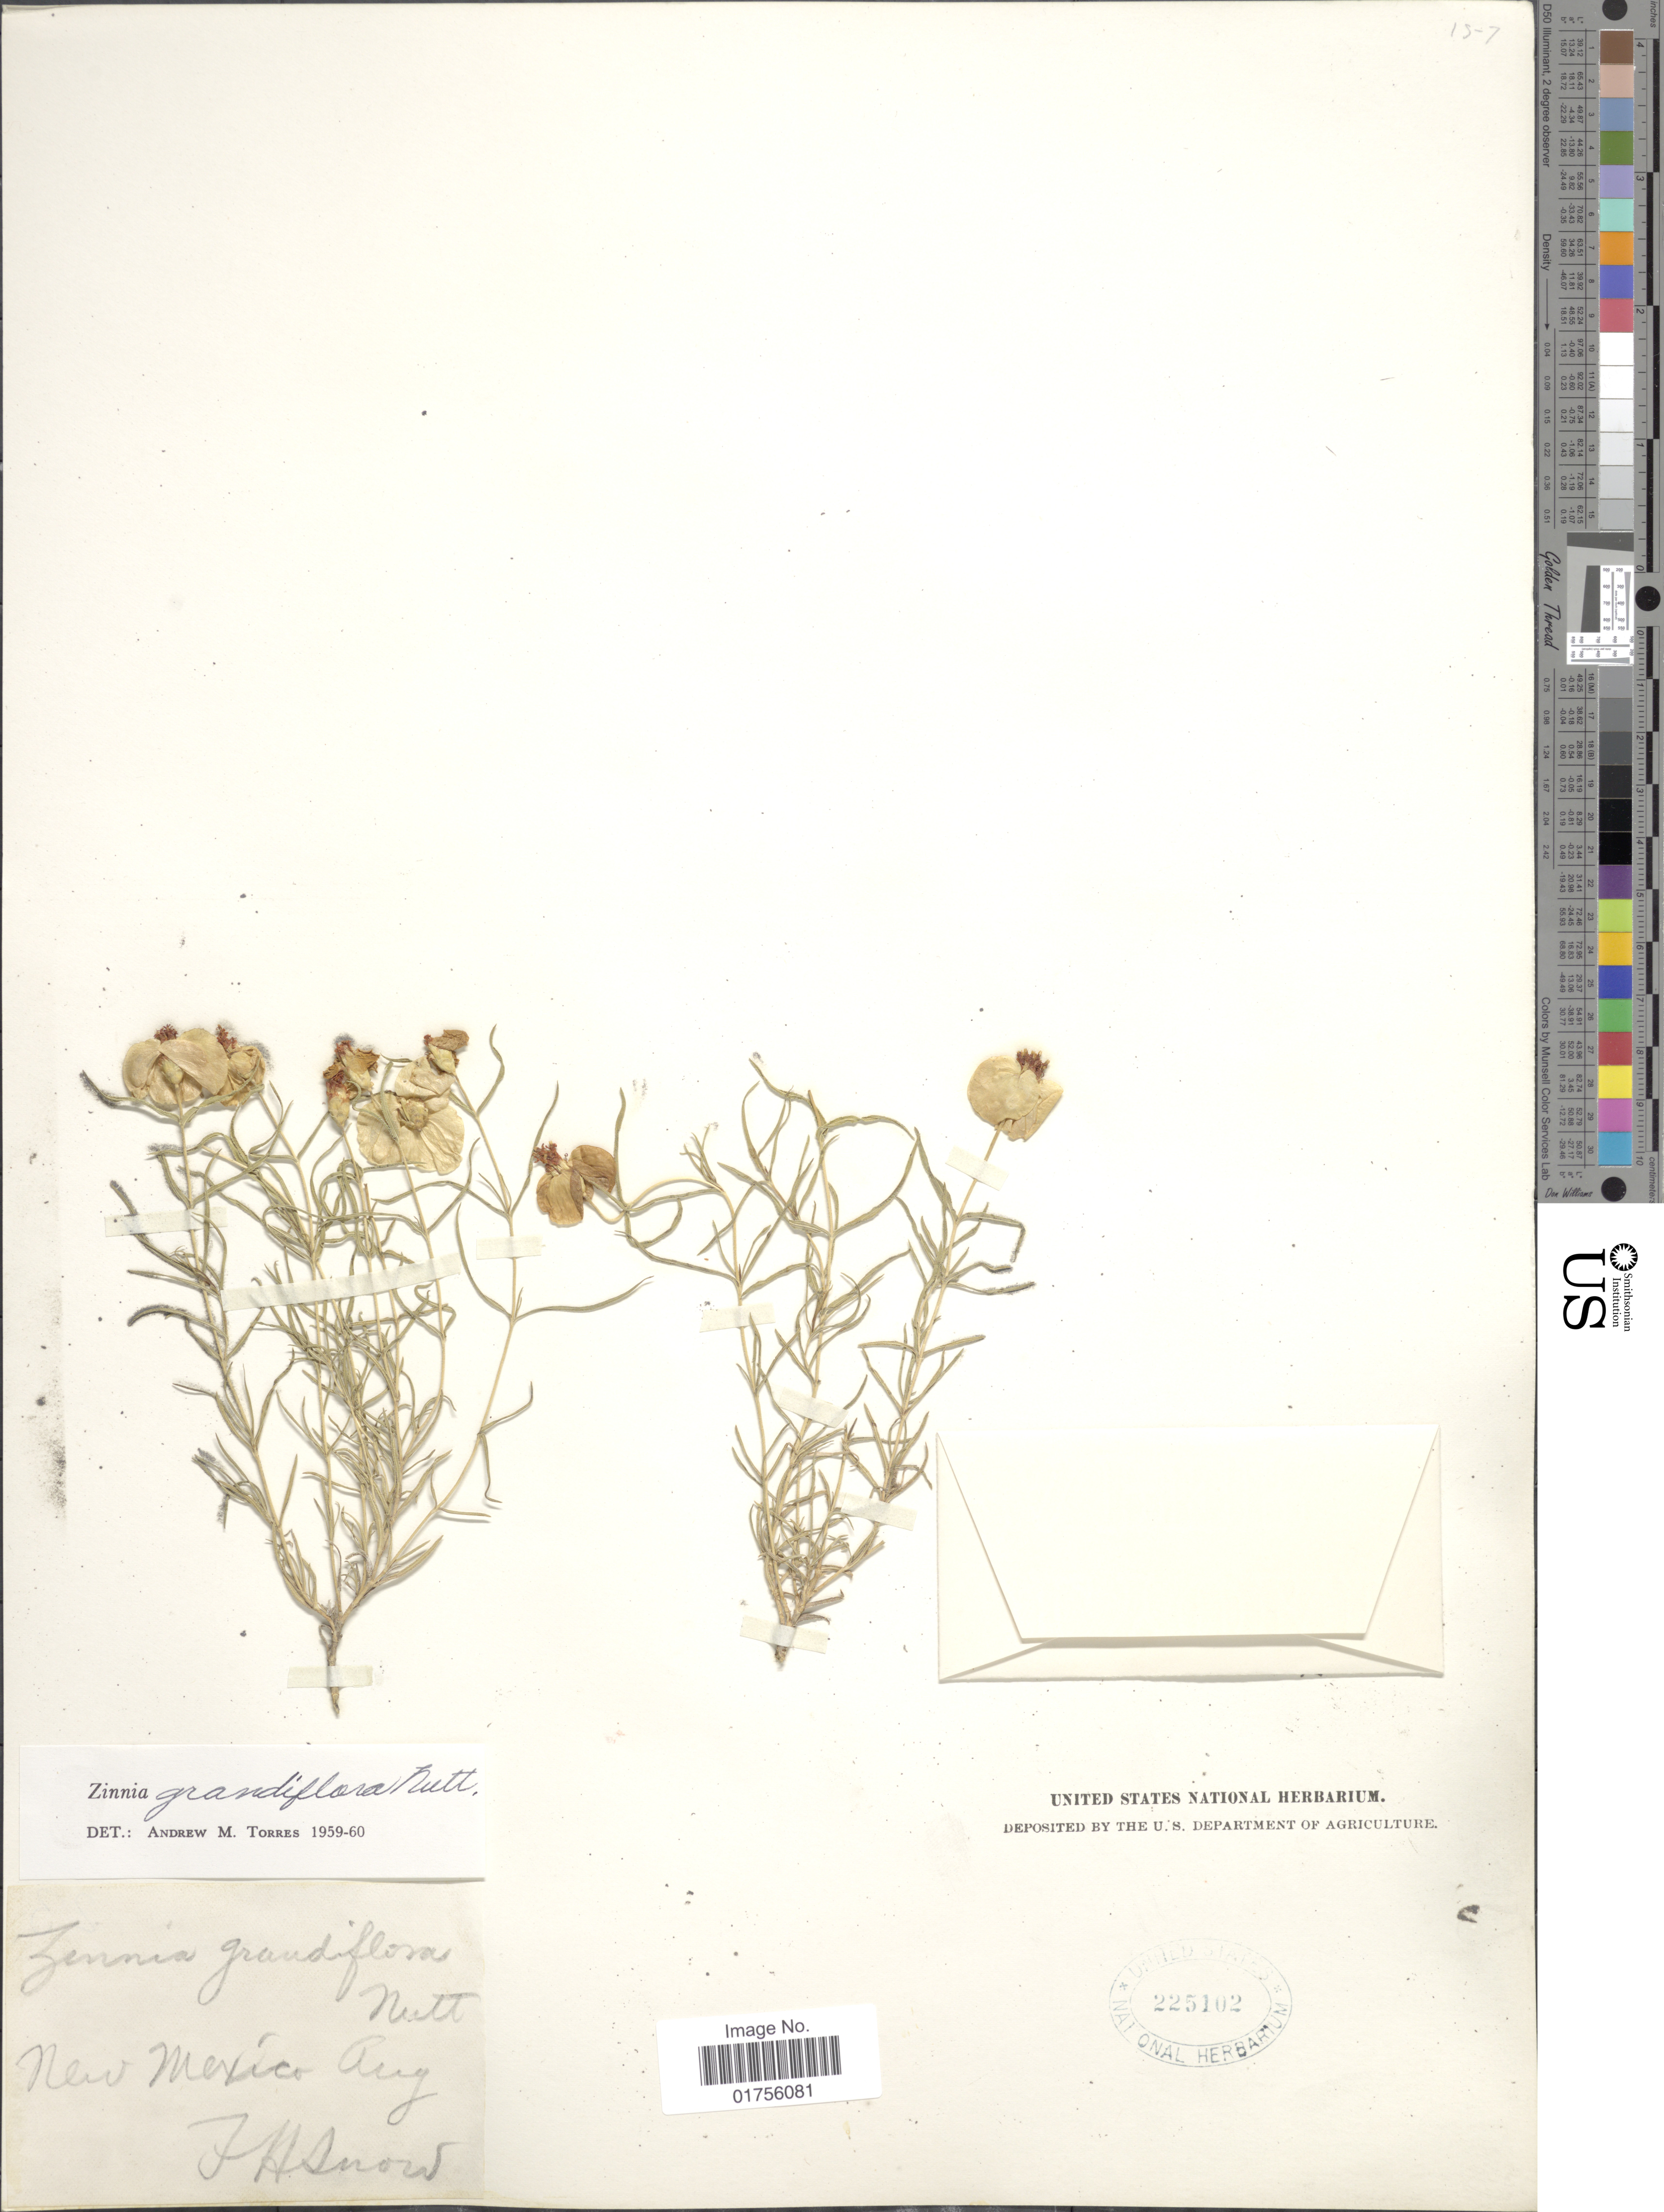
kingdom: Plantae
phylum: Tracheophyta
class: Magnoliopsida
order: Asterales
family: Asteraceae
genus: Zinnia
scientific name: Zinnia grandiflora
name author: Nutt.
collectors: F. H. Snow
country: United States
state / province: New Mexico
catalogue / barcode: US 225102